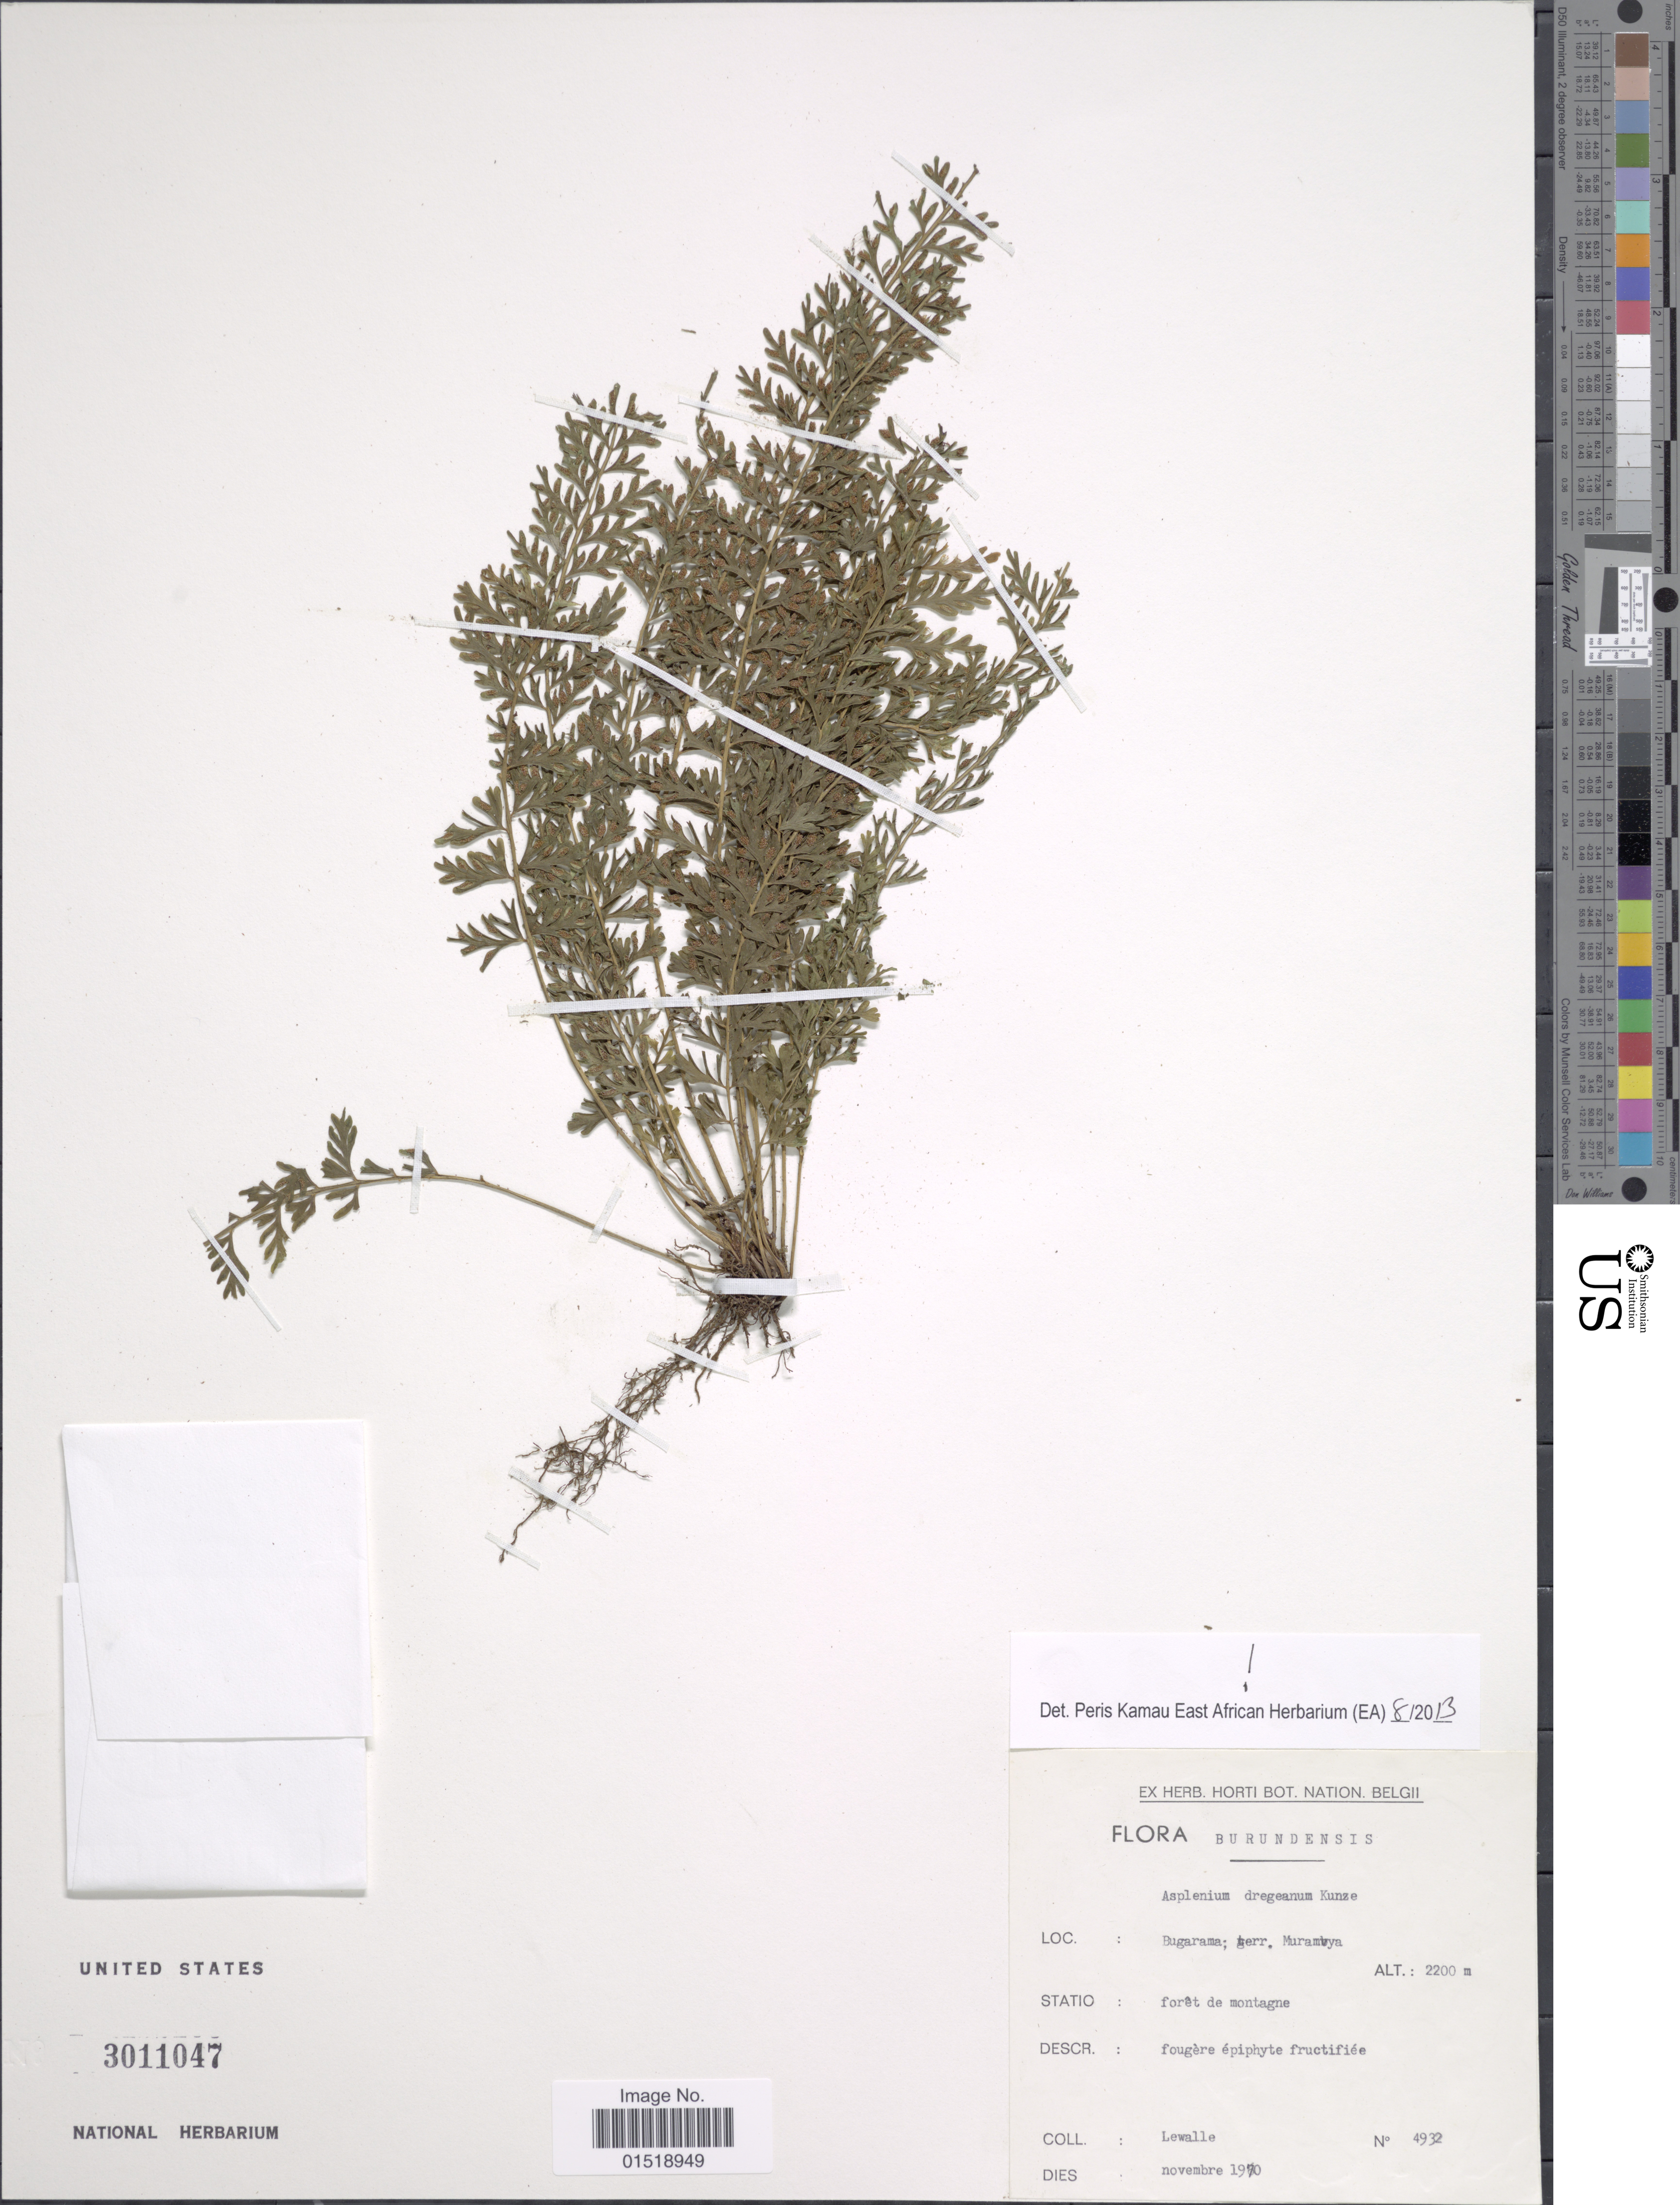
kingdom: Plantae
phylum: Tracheophyta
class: Polypodiopsida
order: Polypodiales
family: Aspleniaceae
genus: Asplenium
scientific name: Asplenium dregeanum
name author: Kunze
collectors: Lewalle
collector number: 4932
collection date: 1970-11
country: Burundi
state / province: Muramvya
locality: Burundensis. Bugarama; terr. Muramvya.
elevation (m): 2200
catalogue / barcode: US 3011047